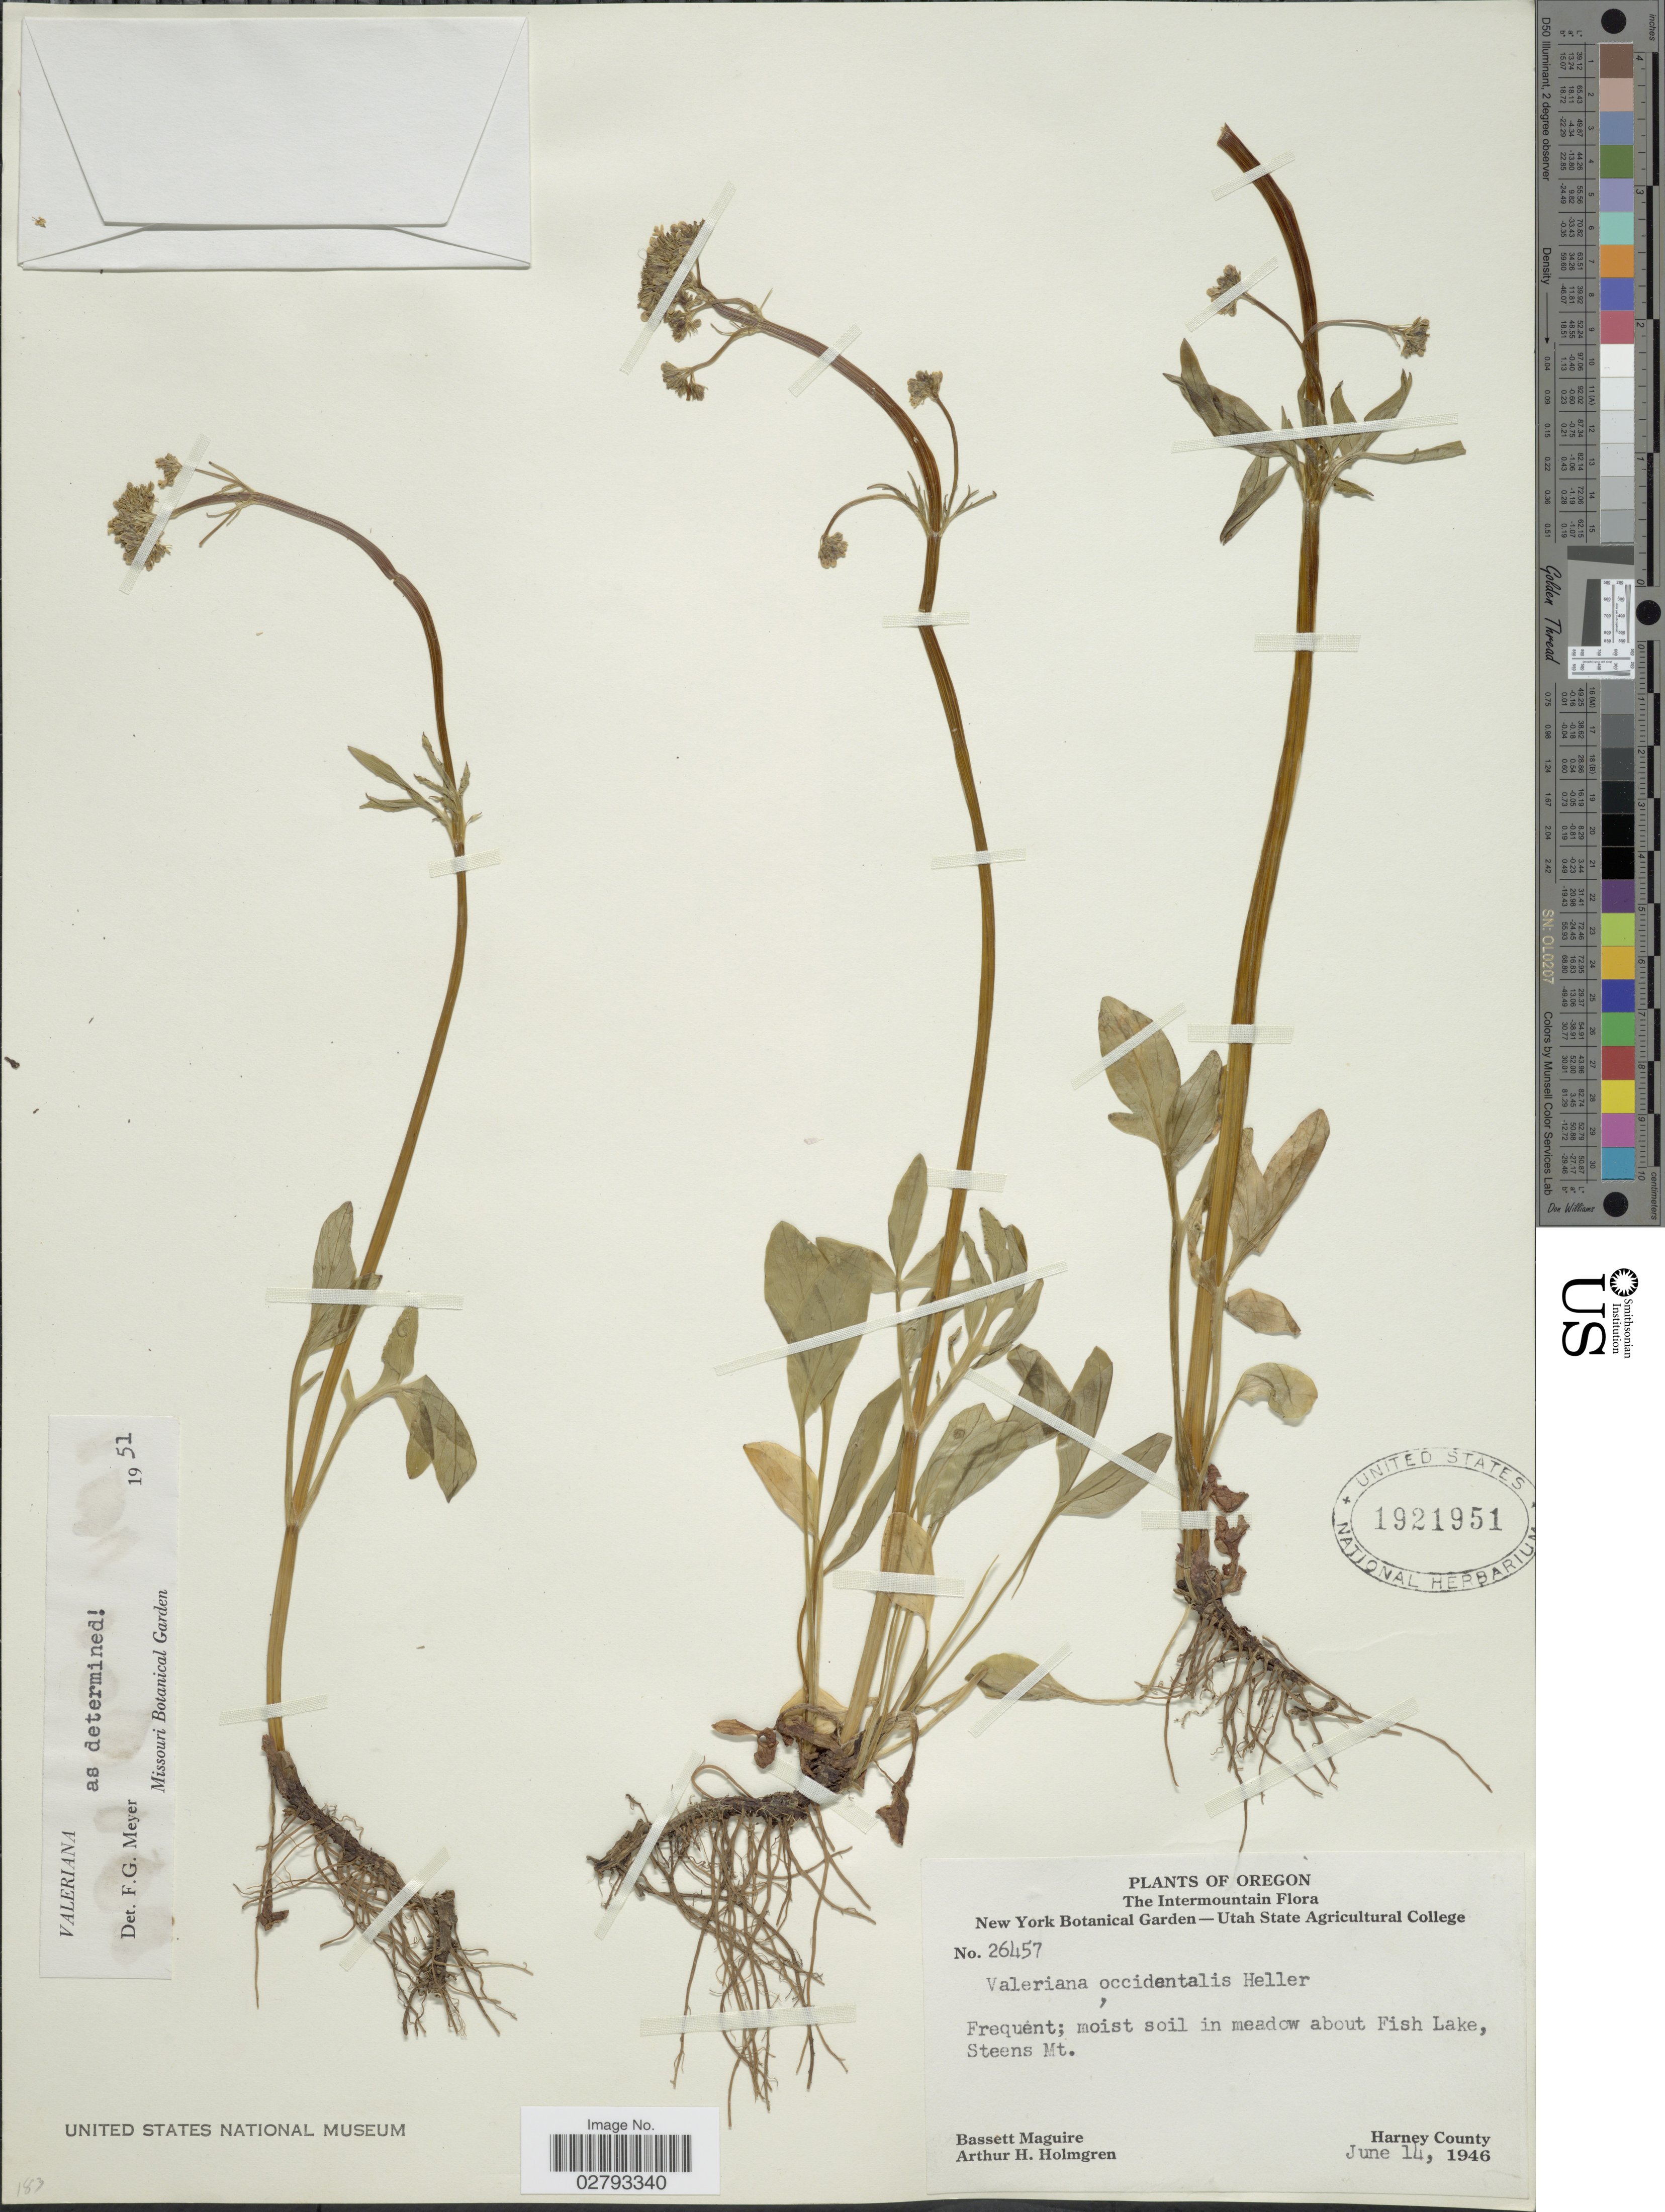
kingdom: Plantae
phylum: Tracheophyta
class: Magnoliopsida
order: Dipsacales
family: Caprifoliaceae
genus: Valeriana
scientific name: Valeriana occidentalis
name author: A. Heller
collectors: B. Maguire & A. H. Holmgren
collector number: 26457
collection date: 1946-06-14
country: United States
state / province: Oregon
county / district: Harney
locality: The Intermountain. Moist soil in meadow about Fish Lake, Steens Mt. Harney County.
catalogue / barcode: US 1921951